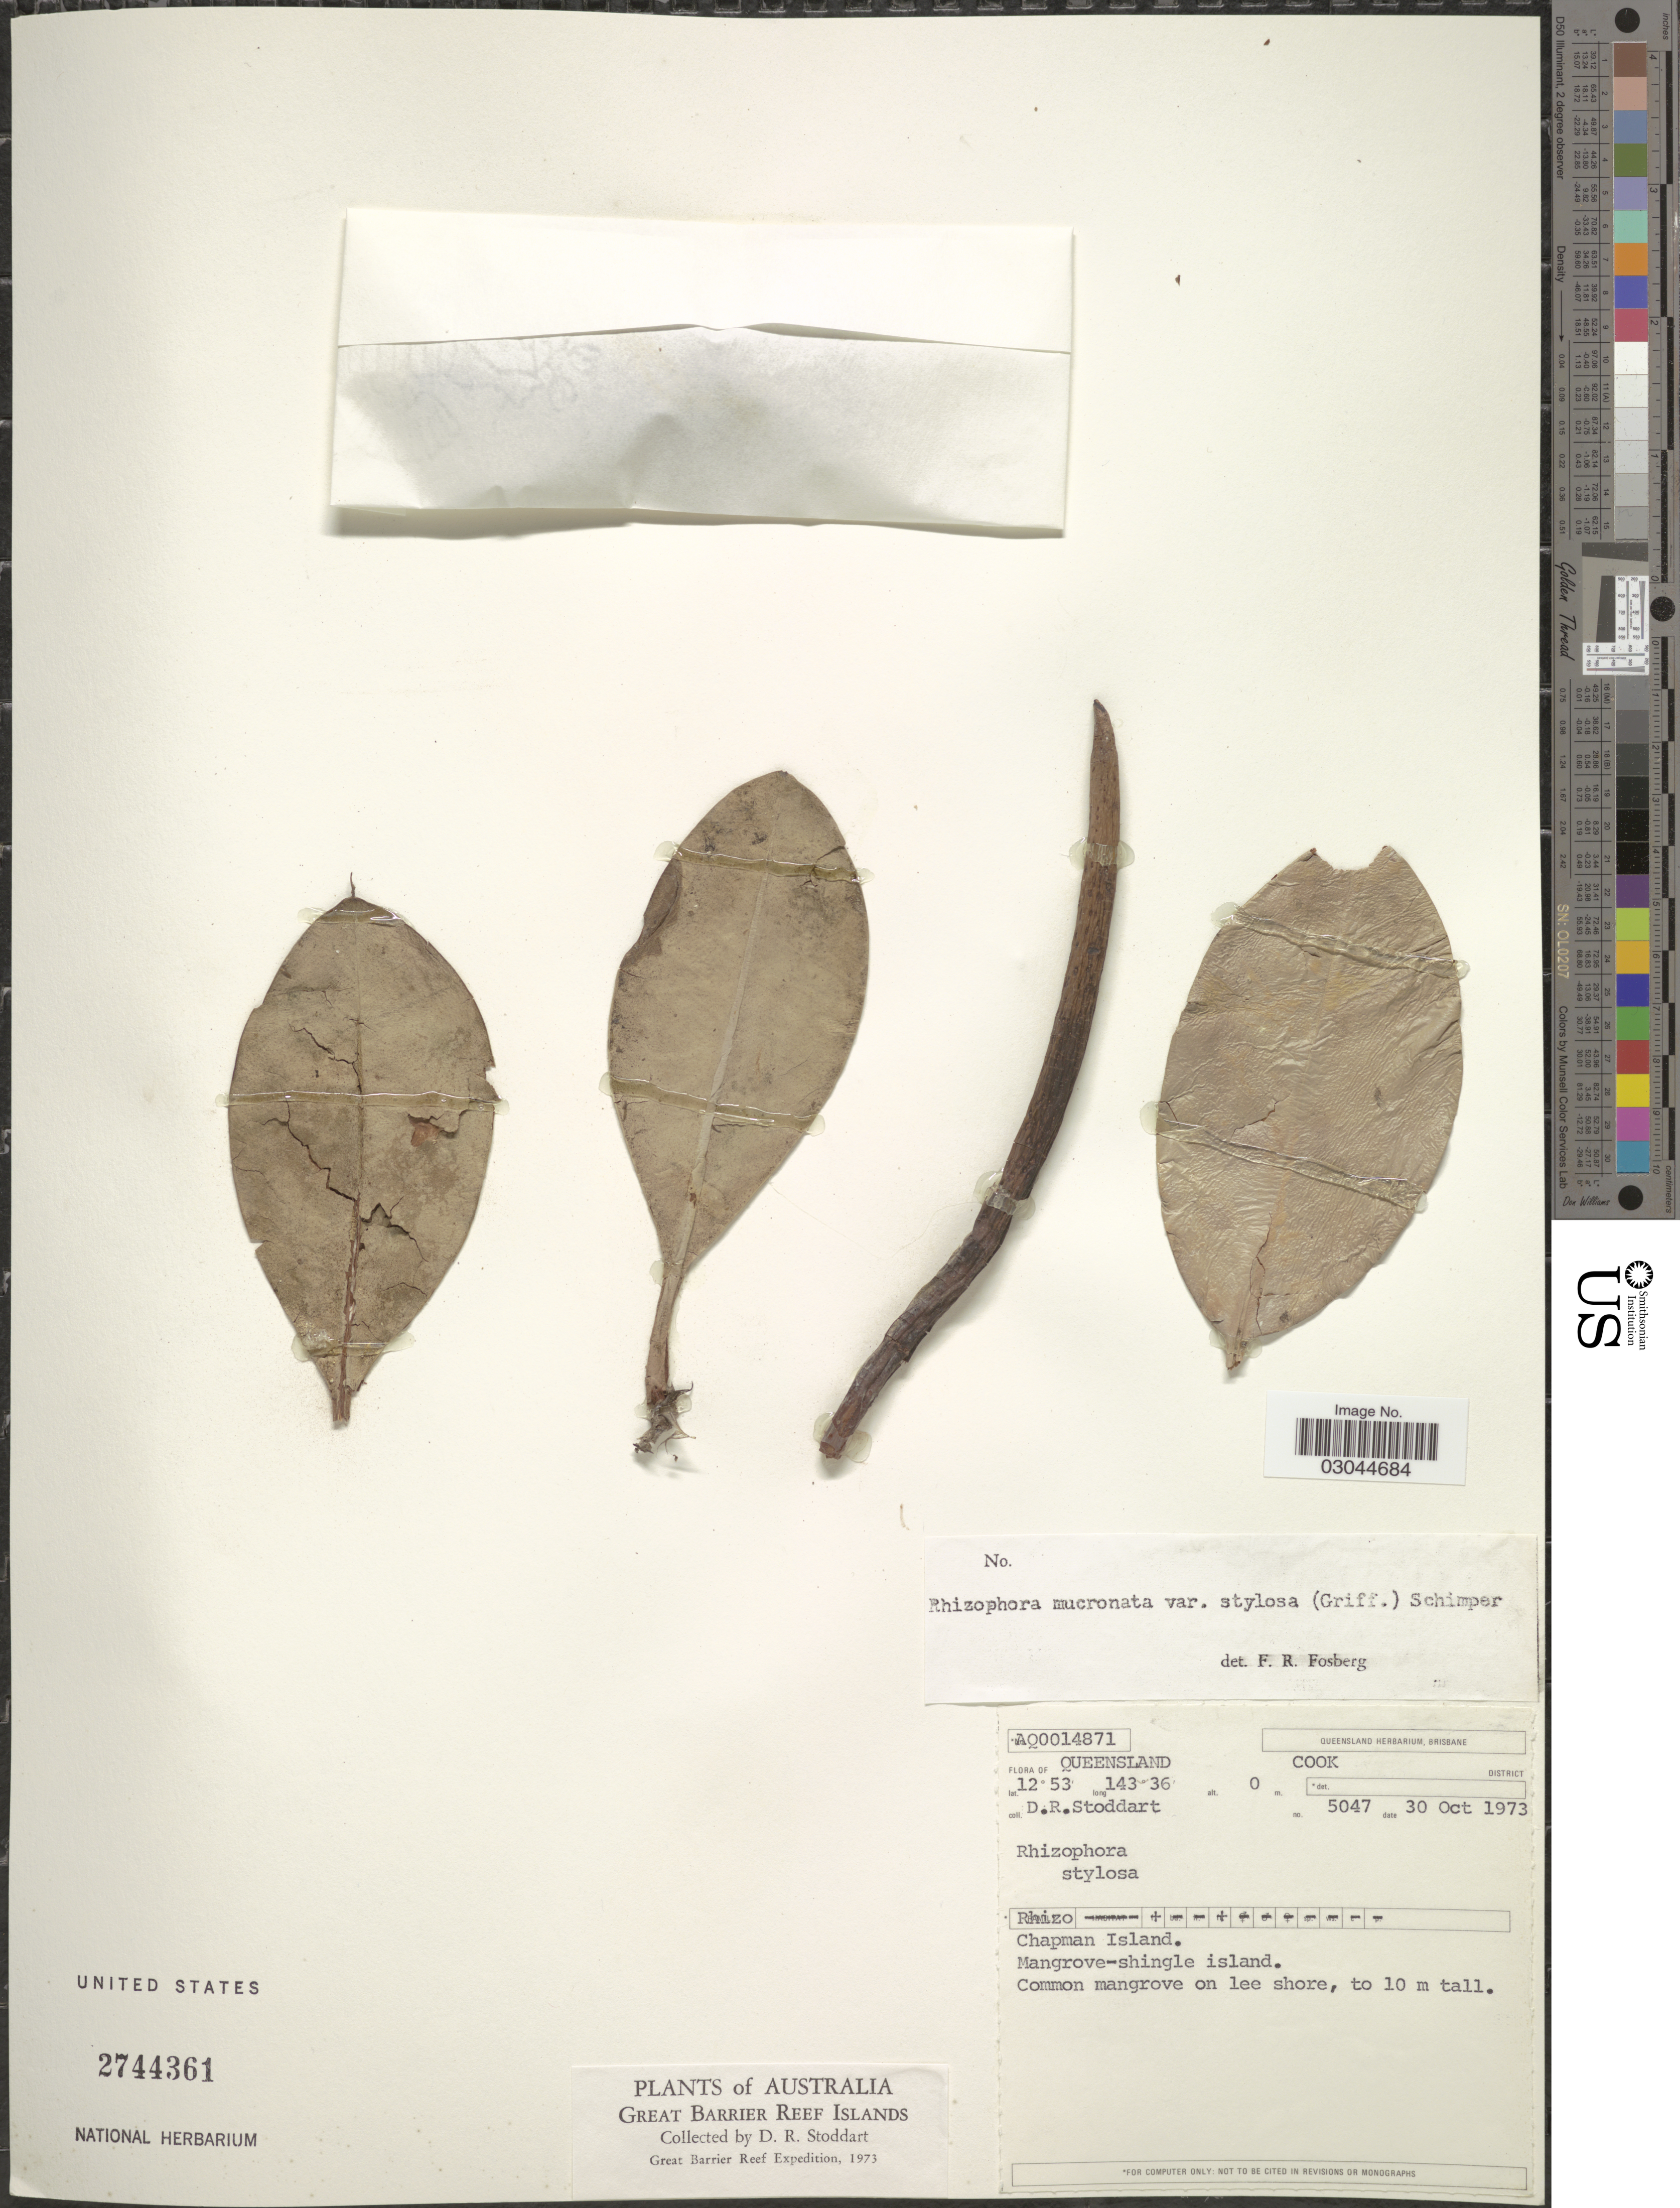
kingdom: Plantae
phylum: Tracheophyta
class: Magnoliopsida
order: Malpighiales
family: Rhizophoraceae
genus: Rhizophora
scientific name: Rhizophora mucronata var. stylosa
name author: Lam.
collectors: D. R. Stoddart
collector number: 5047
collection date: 1973-10-30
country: Australia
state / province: Queensland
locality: Great Barrier Reef Islands. Cook District. Chapman Island. Mangrove-shingle island.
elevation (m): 0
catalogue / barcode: US 2744361